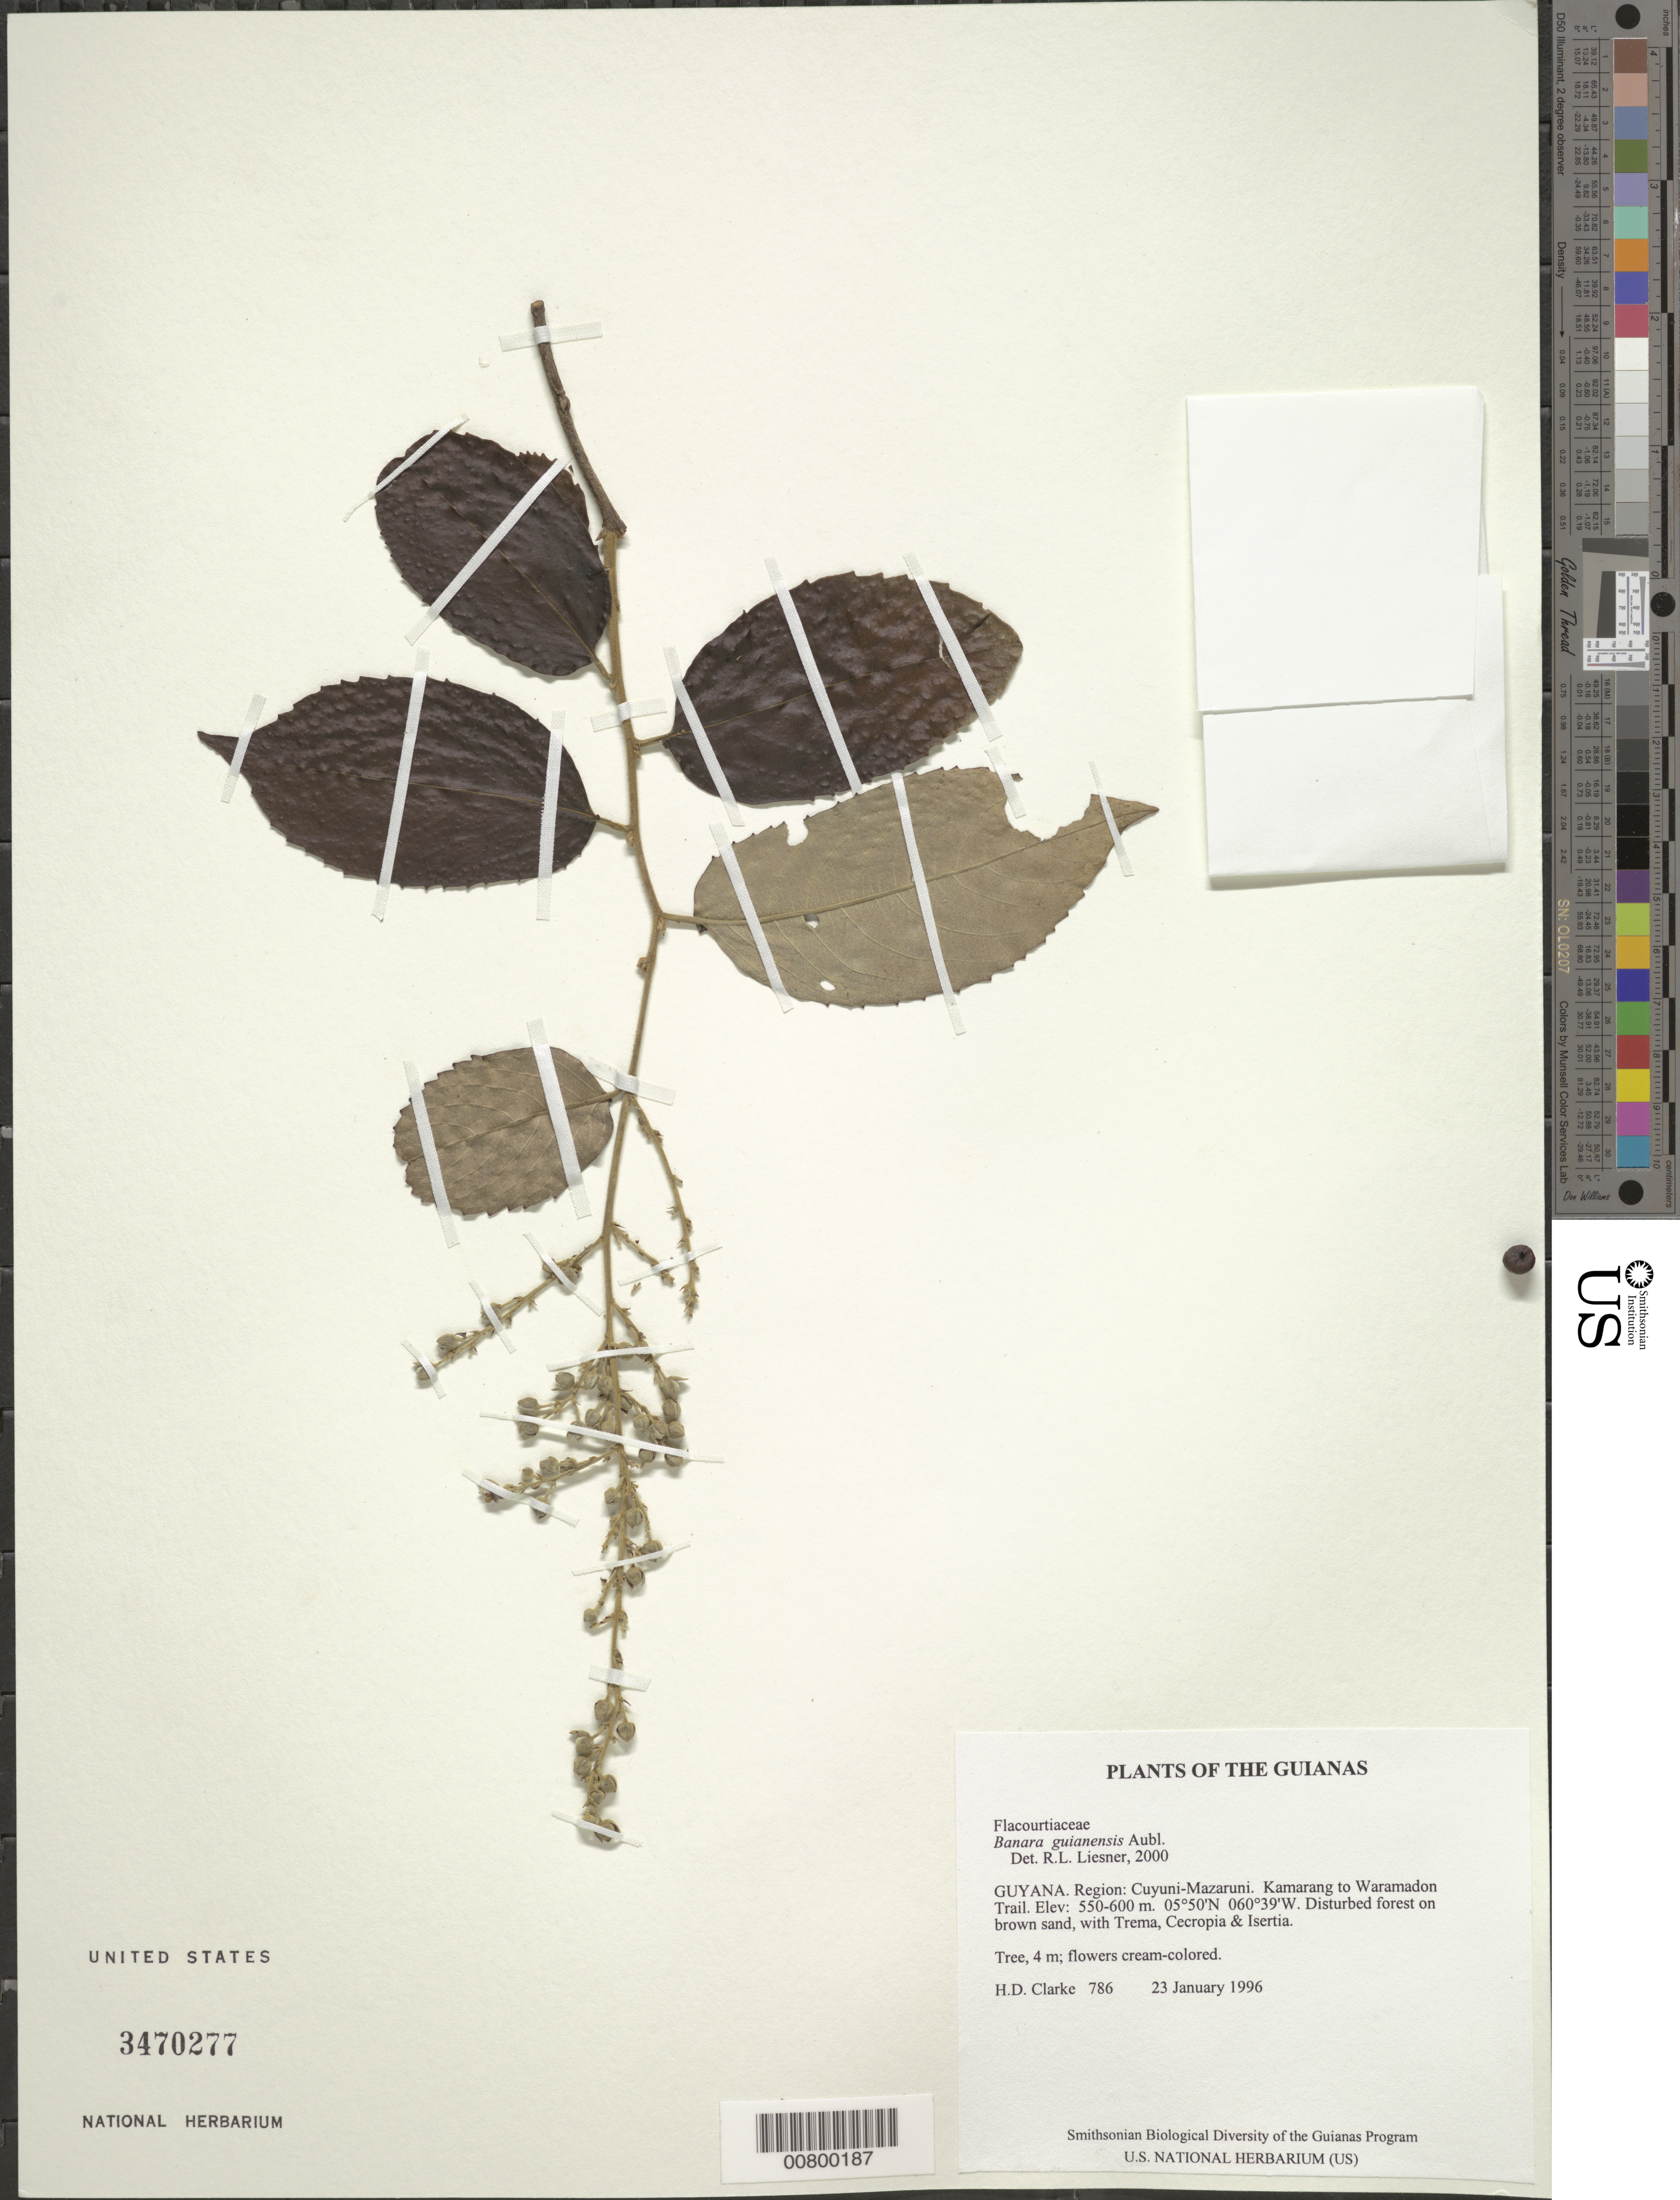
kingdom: Plantae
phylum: Tracheophyta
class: Magnoliopsida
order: Malpighiales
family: Salicaceae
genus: Banara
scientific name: Banara guianensis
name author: Aubl.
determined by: Liesner, R. L.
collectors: H. D. Clarke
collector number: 786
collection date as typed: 23 January 1996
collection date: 1996-01-23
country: Guyana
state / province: Cuyuni-Mazaruni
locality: Kamarang to Waramadon Trail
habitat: Disturbed forest on brown sand, with Trema, Cecropia & Isertia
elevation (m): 550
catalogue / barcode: US 3470277